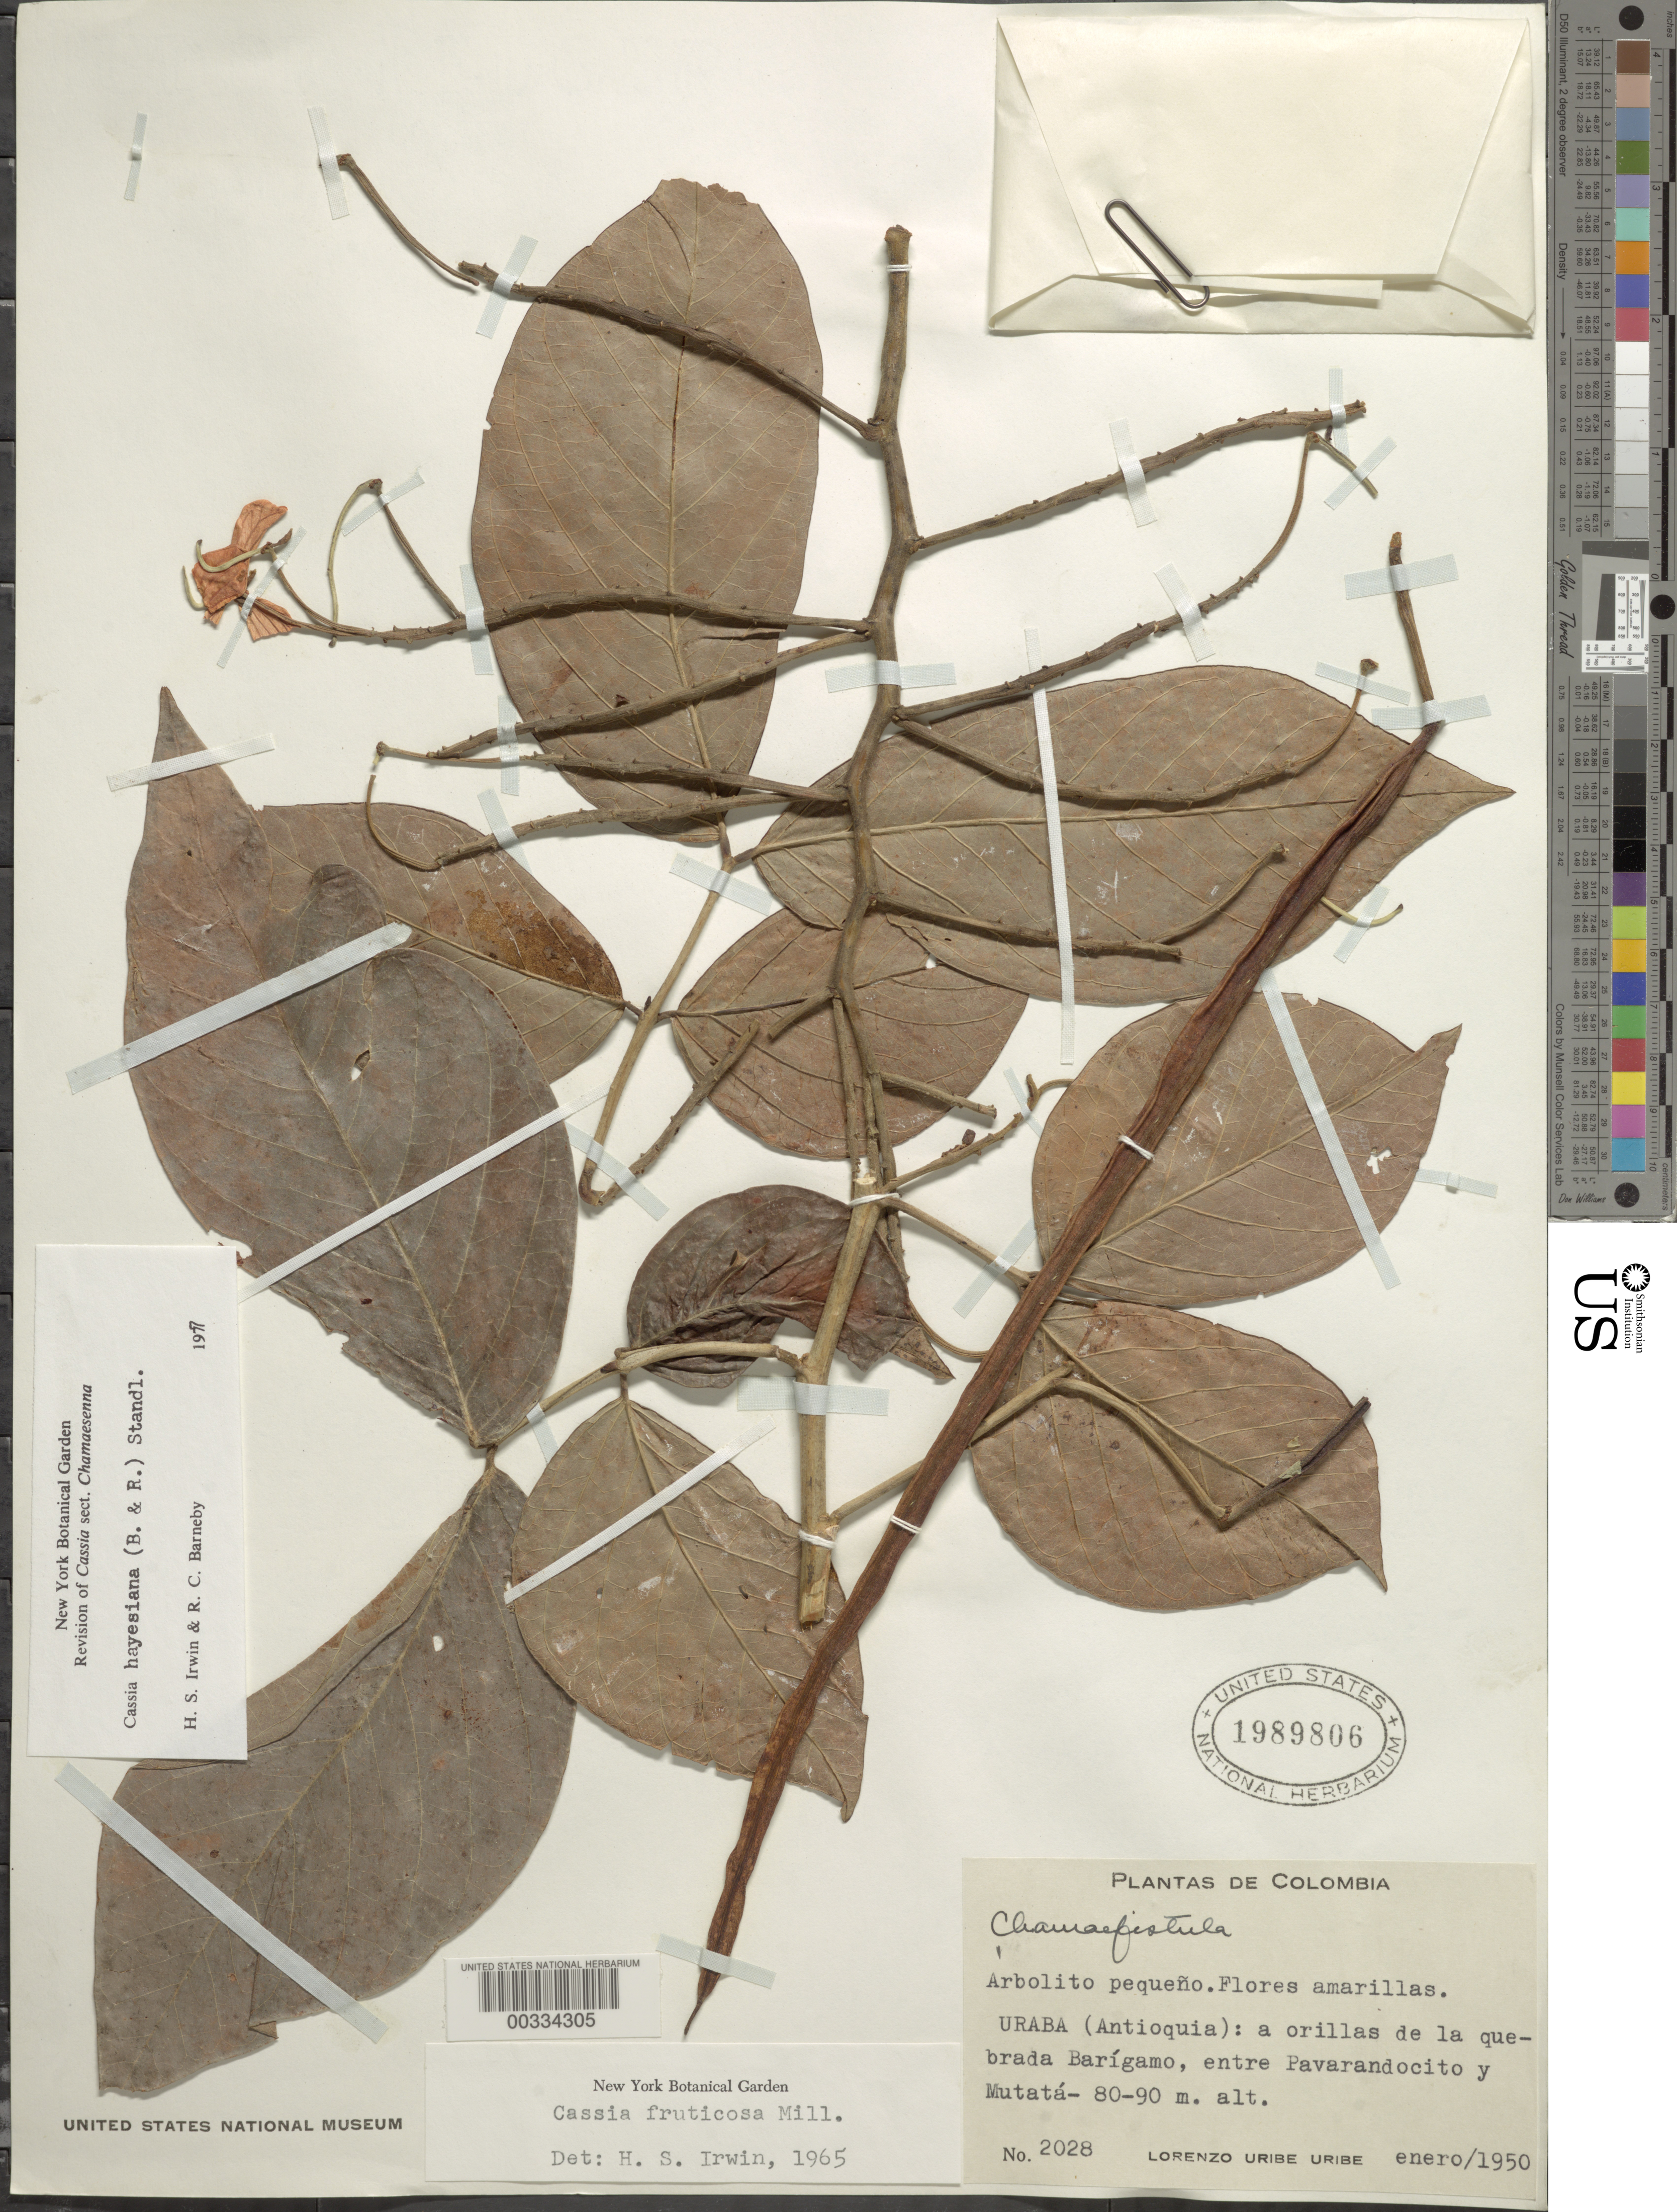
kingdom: Plantae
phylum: Tracheophyta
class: Magnoliopsida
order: Fabales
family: Fabaceae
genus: Senna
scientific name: Senna hayesiana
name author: (Britton & Rose) H.S. Irwin & Barneby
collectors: L. Uribe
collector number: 2028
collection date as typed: Jan 1950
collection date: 1950-01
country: Colombia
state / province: Antioquia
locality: Uraba; banks of the Quebrada Barigamo, between Pavarandocito and Mutata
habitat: Banks of quebrada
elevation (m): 80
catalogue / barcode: US 1989806